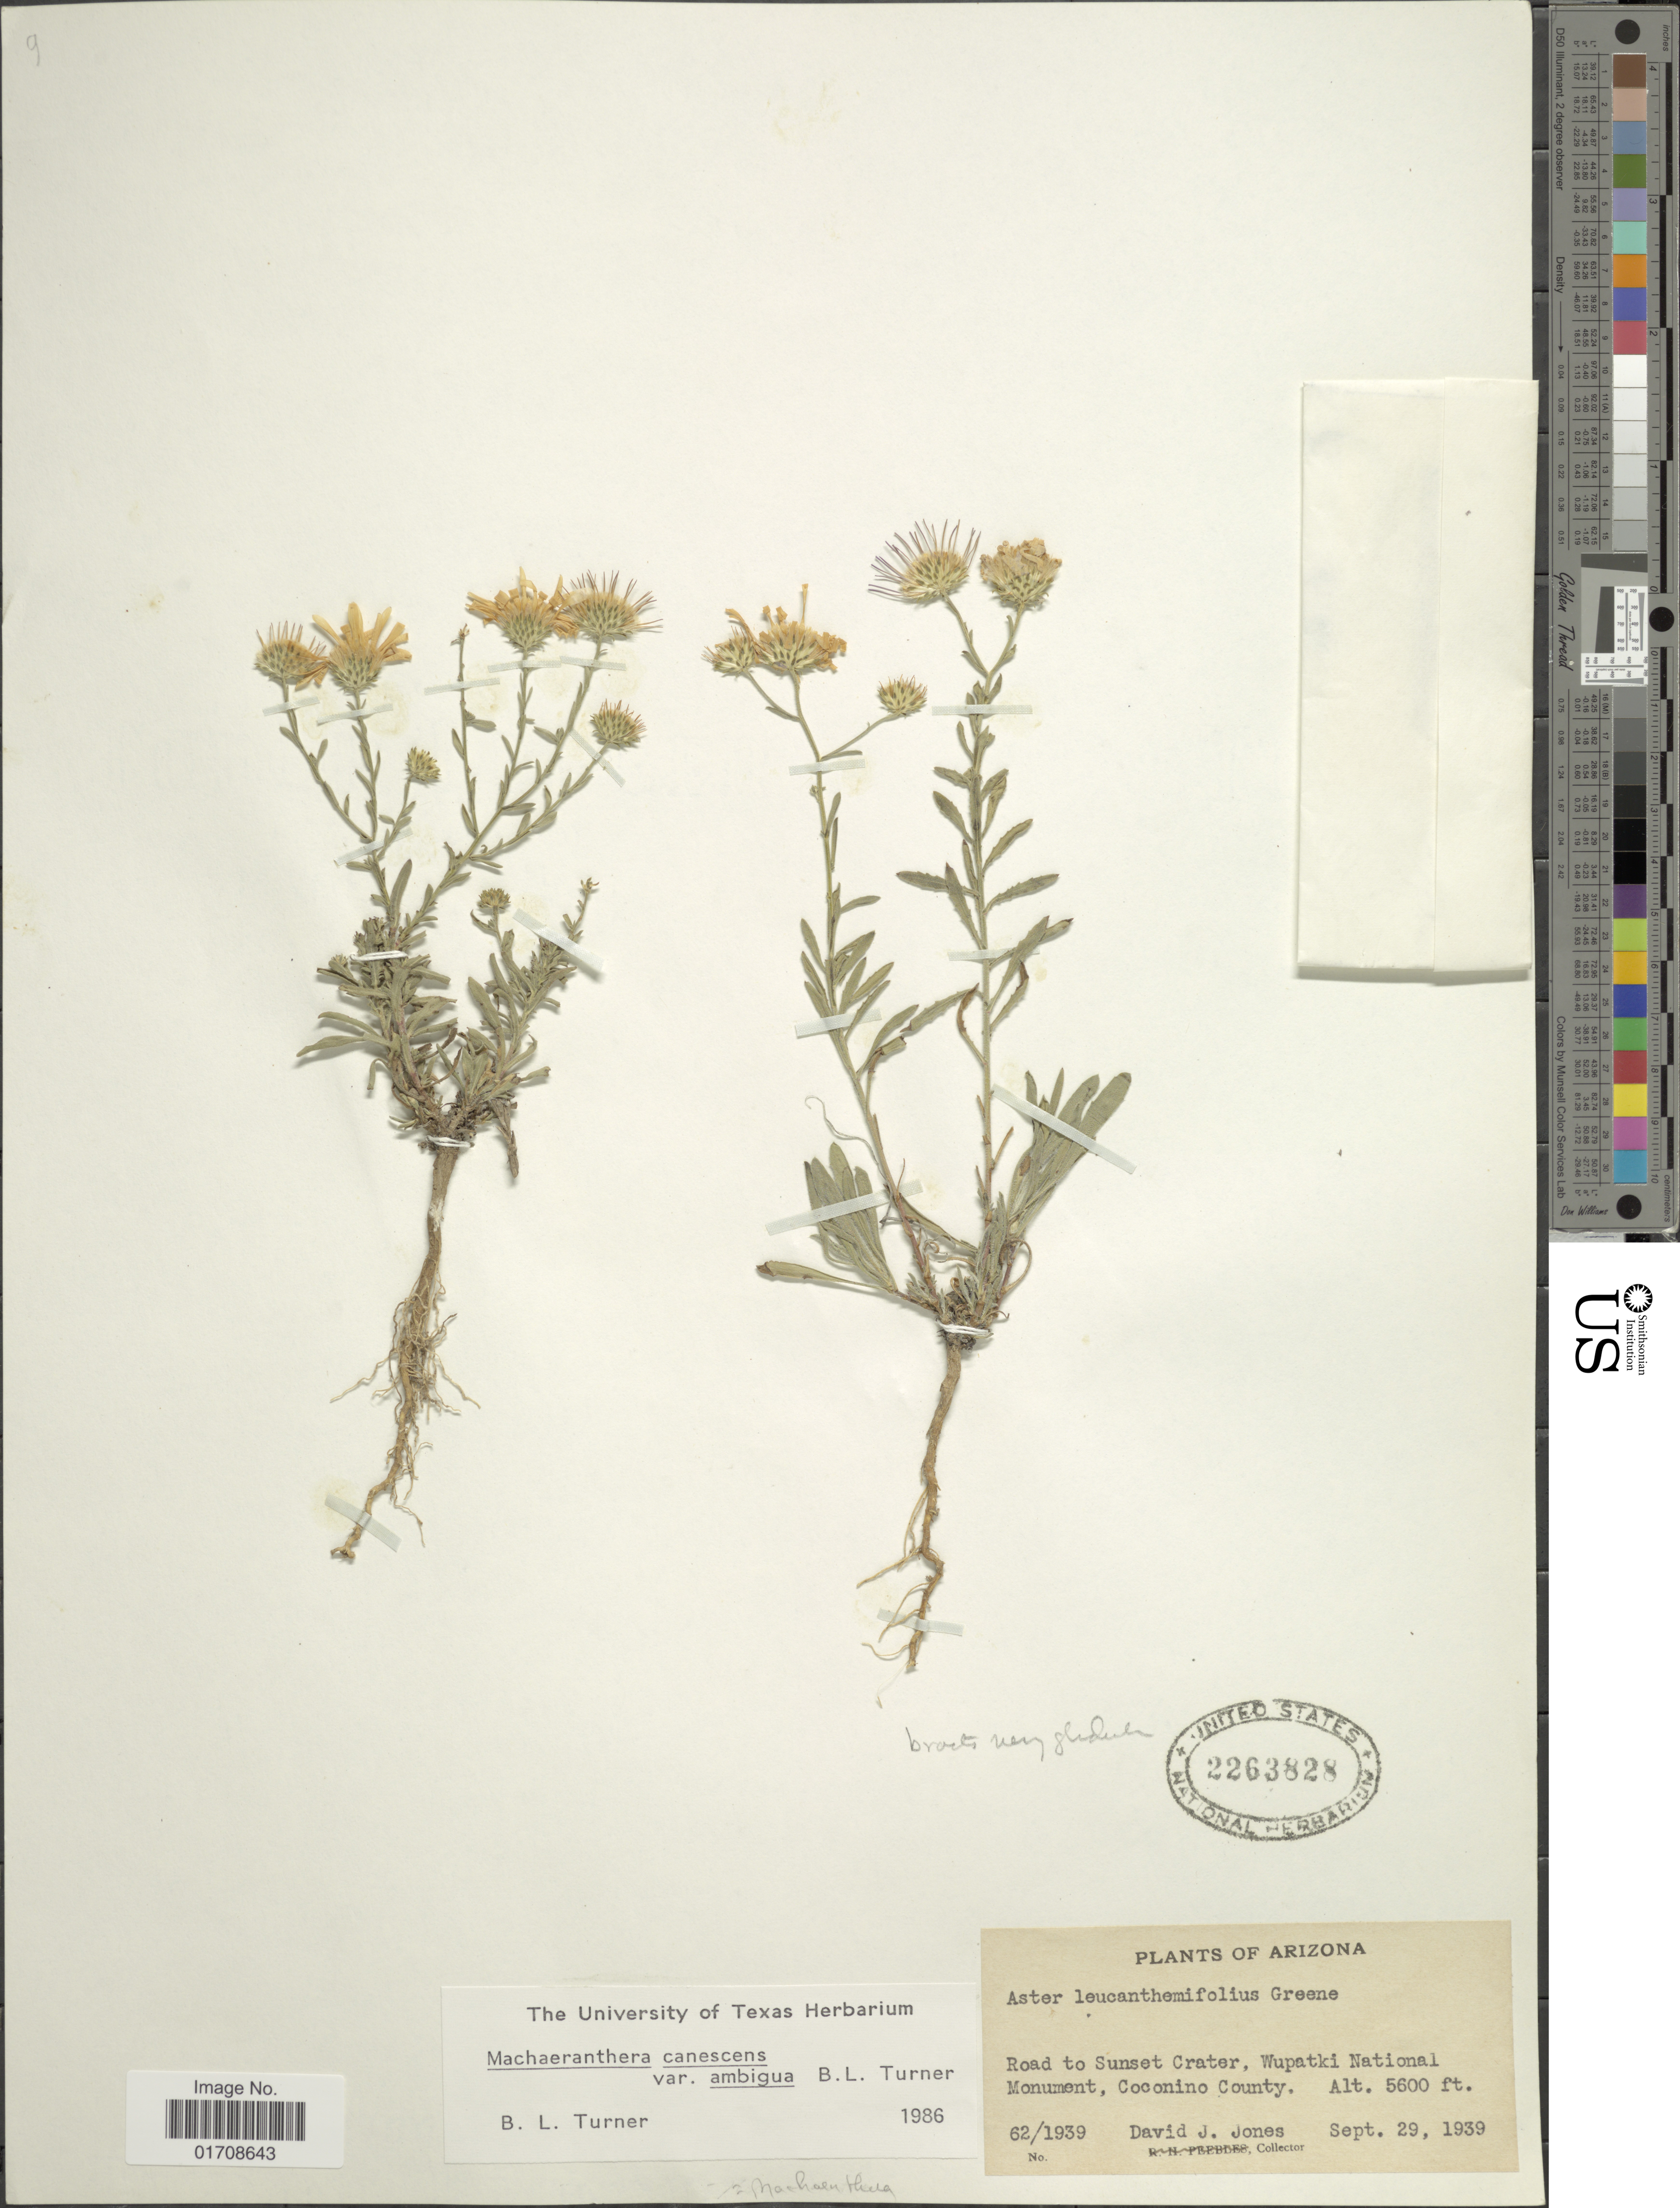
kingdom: Plantae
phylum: Tracheophyta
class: Magnoliopsida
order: Asterales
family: Asteraceae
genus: Machaeranthera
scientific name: Machaeranthera canescens var. ambigua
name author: (B.L. Turner) B.L. Turner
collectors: D. Jones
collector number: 62/1939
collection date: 1939-09-29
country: United States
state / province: Arizona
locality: Road to Sunset Crater, Wupatki National Monument, Coconino County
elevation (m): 1707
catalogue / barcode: US 2263828